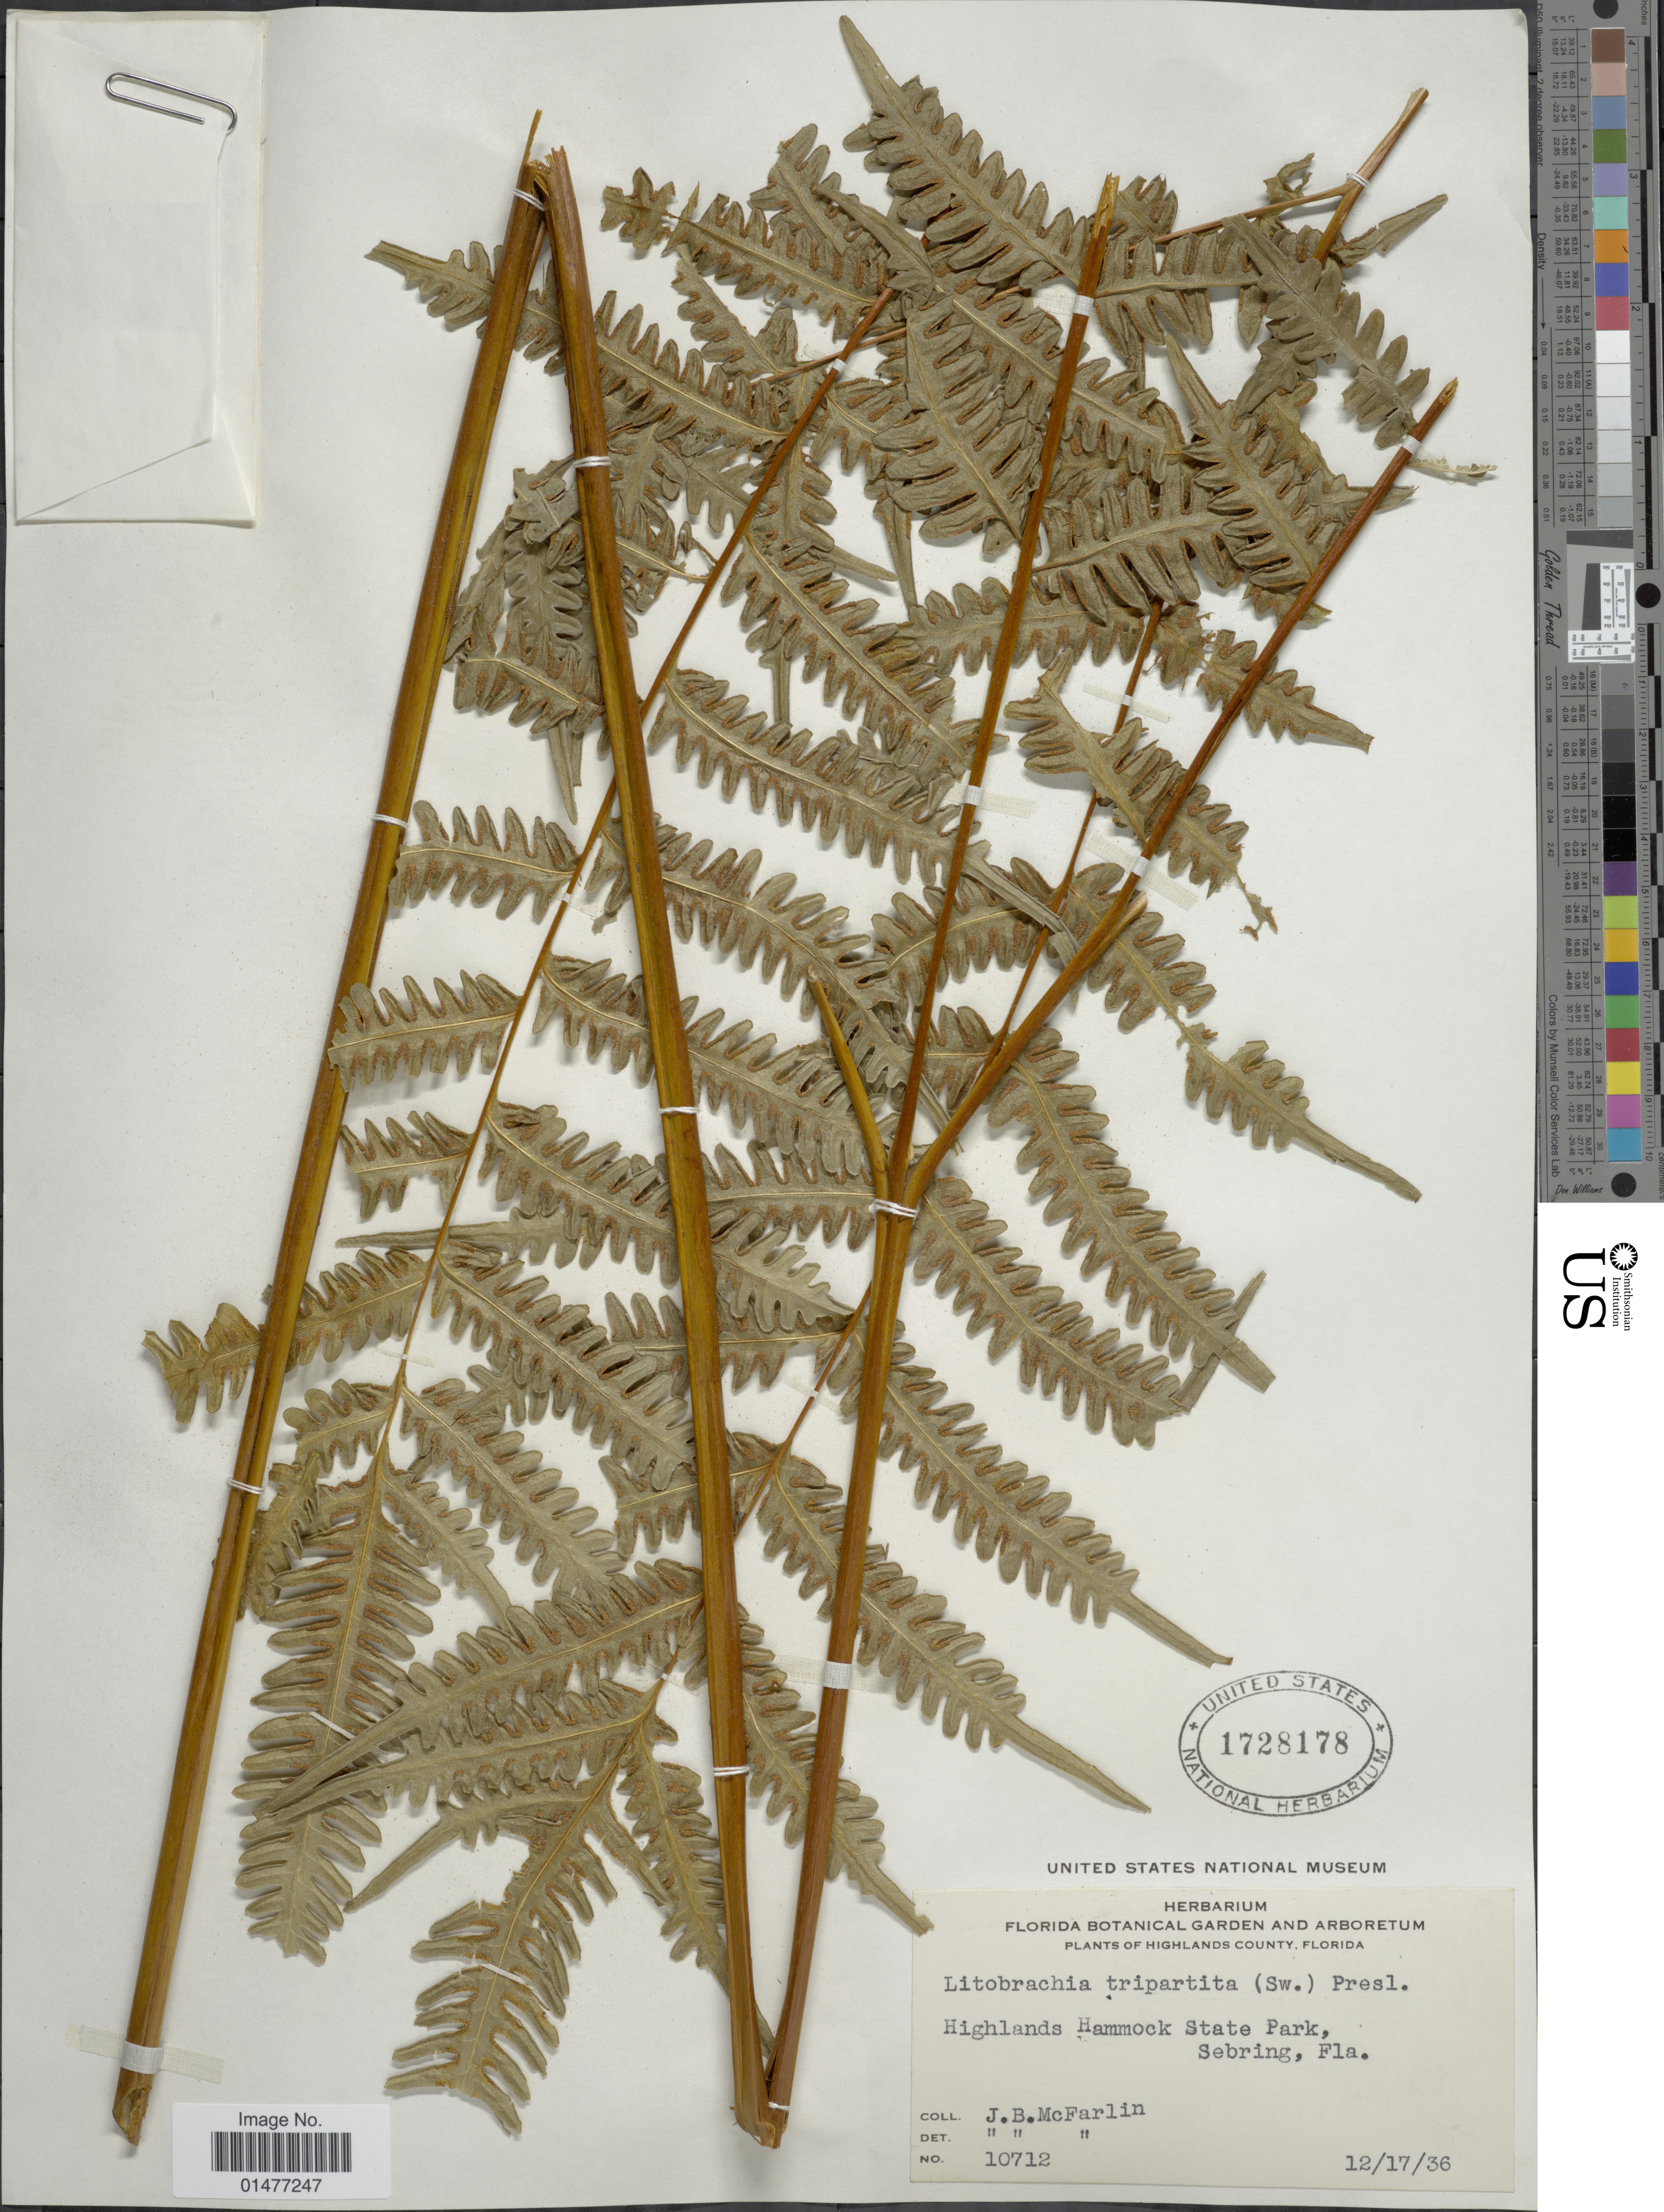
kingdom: Plantae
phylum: Tracheophyta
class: Polypodiopsida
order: Polypodiales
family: Pteridaceae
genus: Pteris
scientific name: Pteris tripartita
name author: Sw.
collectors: J. McFarlin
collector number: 10712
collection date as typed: Transcribed d/m/y: 17/12/36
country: United States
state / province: Florida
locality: Plants of Highlands County, Florida, Highlands Hammock State Park, Sebring, Fla.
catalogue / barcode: US 1728178